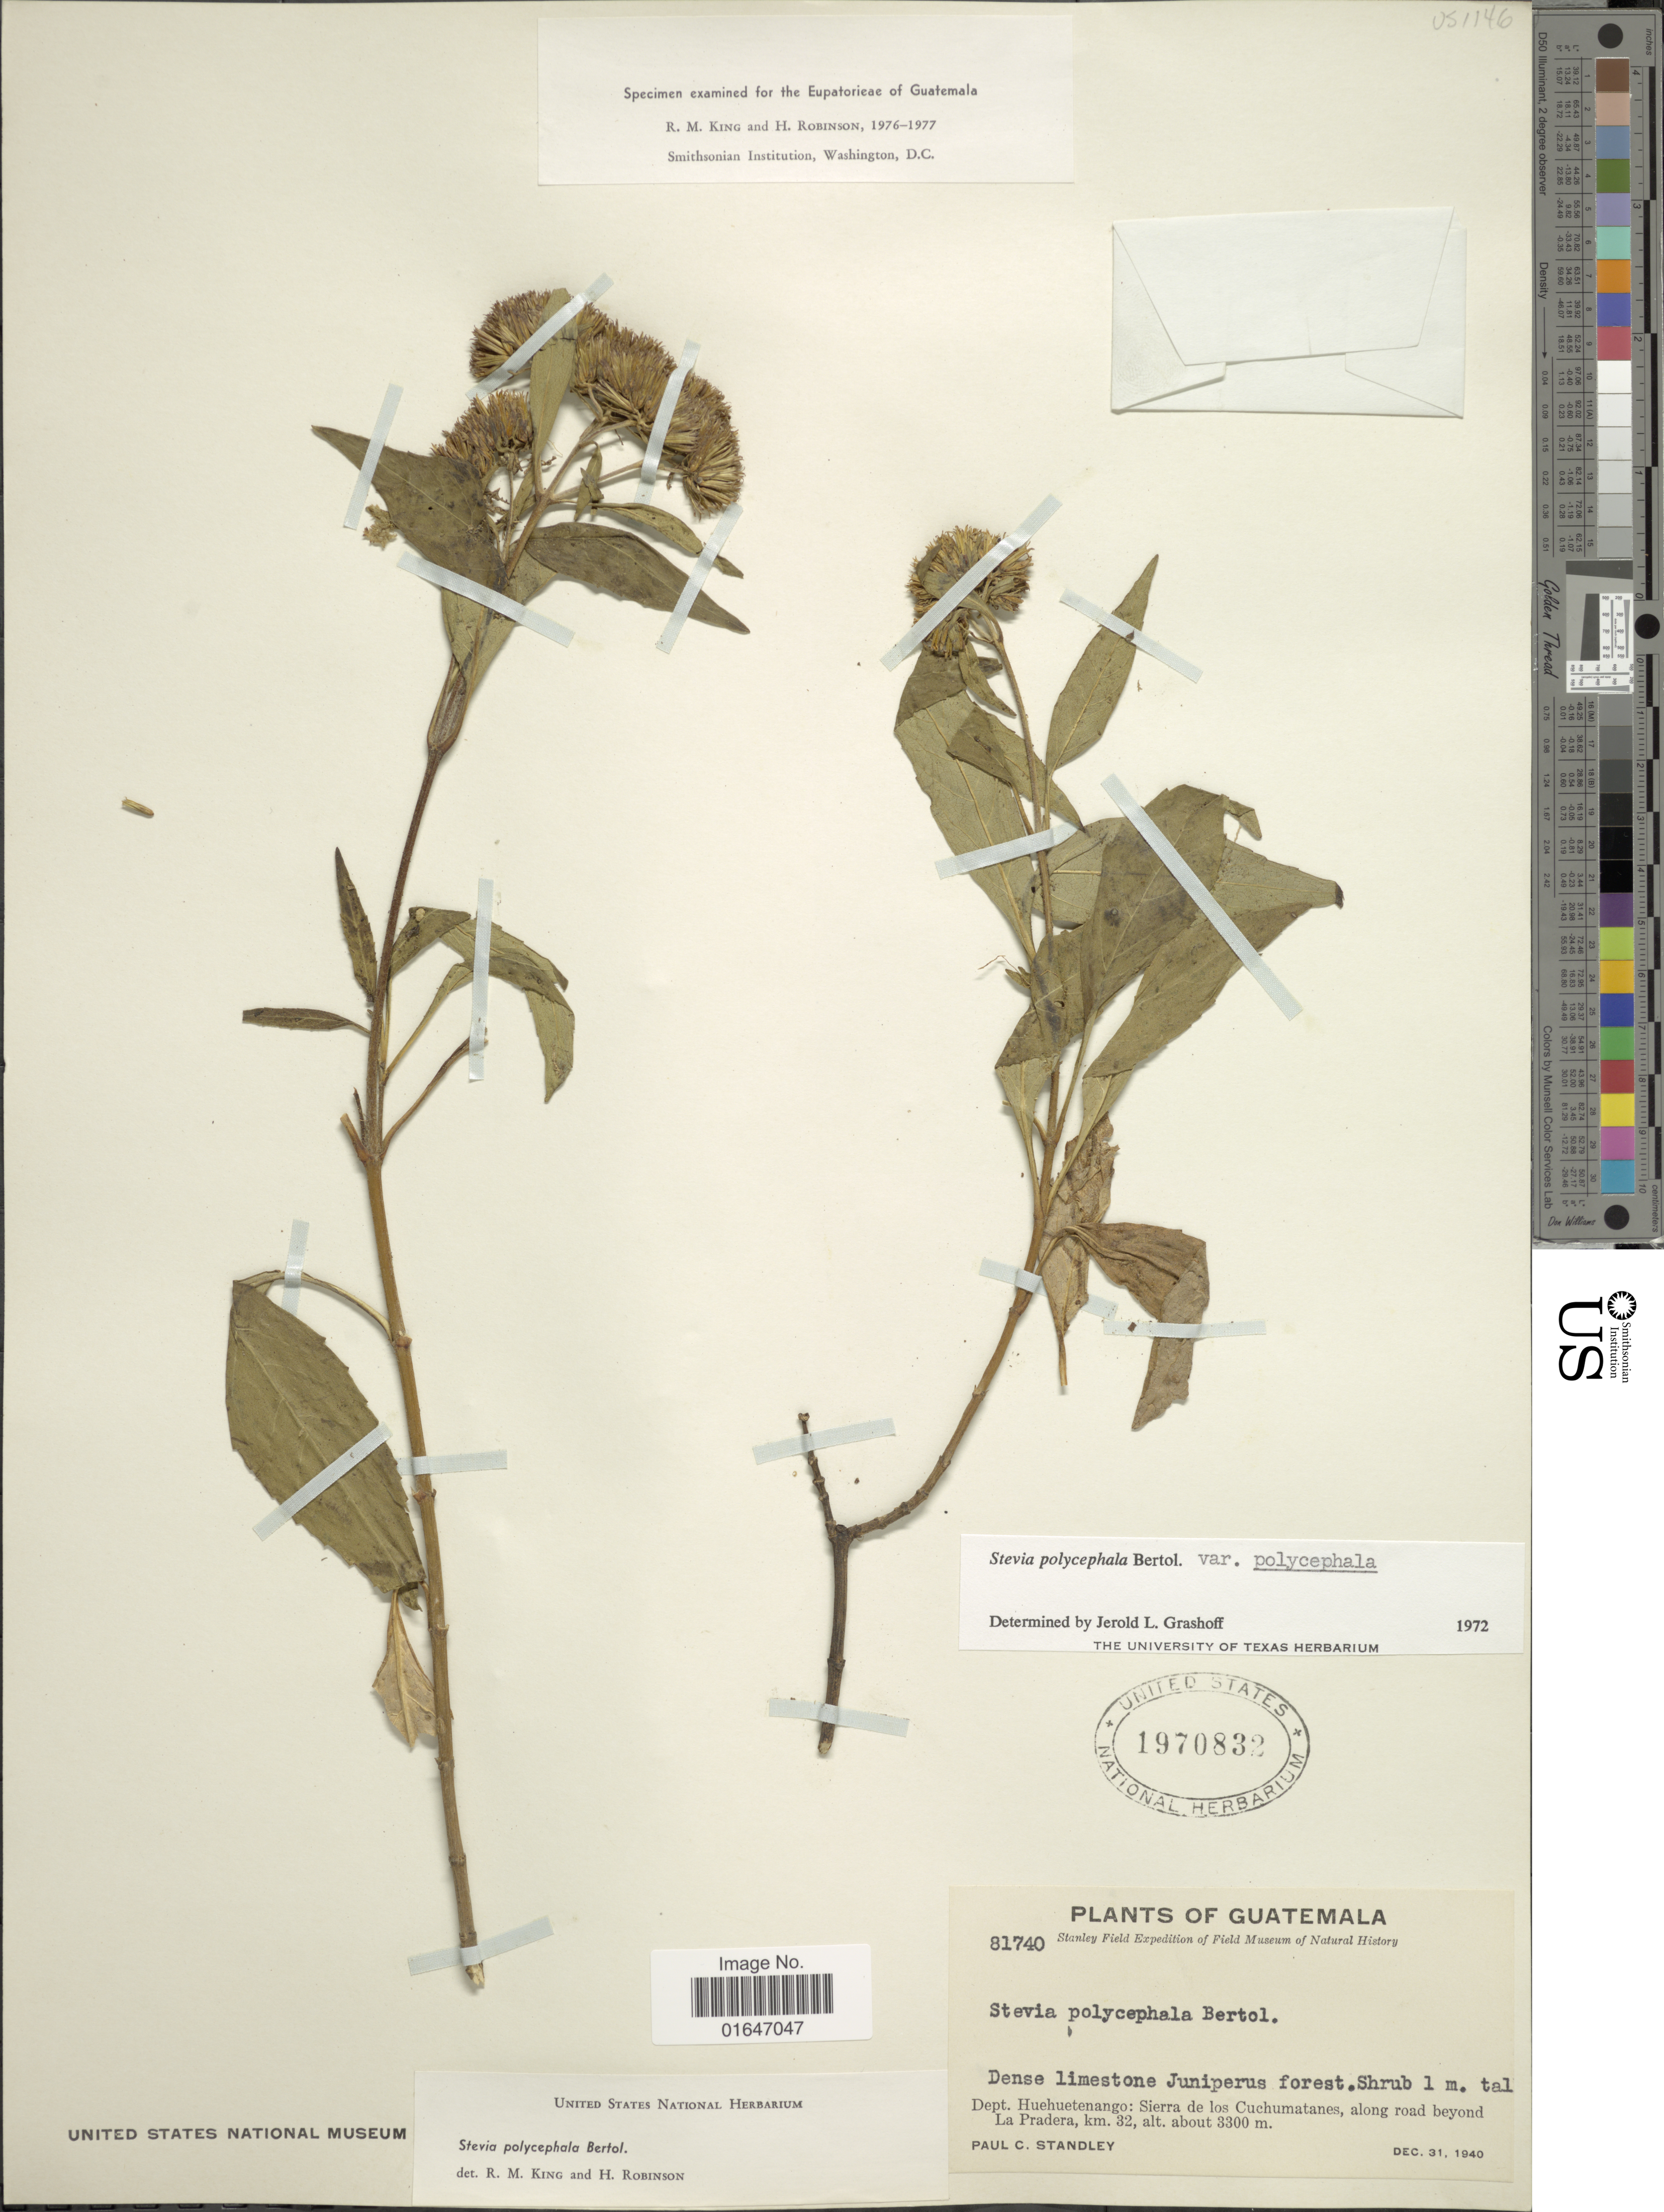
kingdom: Plantae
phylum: Tracheophyta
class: Magnoliopsida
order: Asterales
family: Asteraceae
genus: Stevia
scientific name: Stevia polycephala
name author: Bertoloni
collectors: P. C. Standley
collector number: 81740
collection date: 1940-12-31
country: Guatemala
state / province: Huehuetenango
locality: Sierra Cuchumatanes, along road beyond La Pradera, km. 32.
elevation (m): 3300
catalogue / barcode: US 1970832